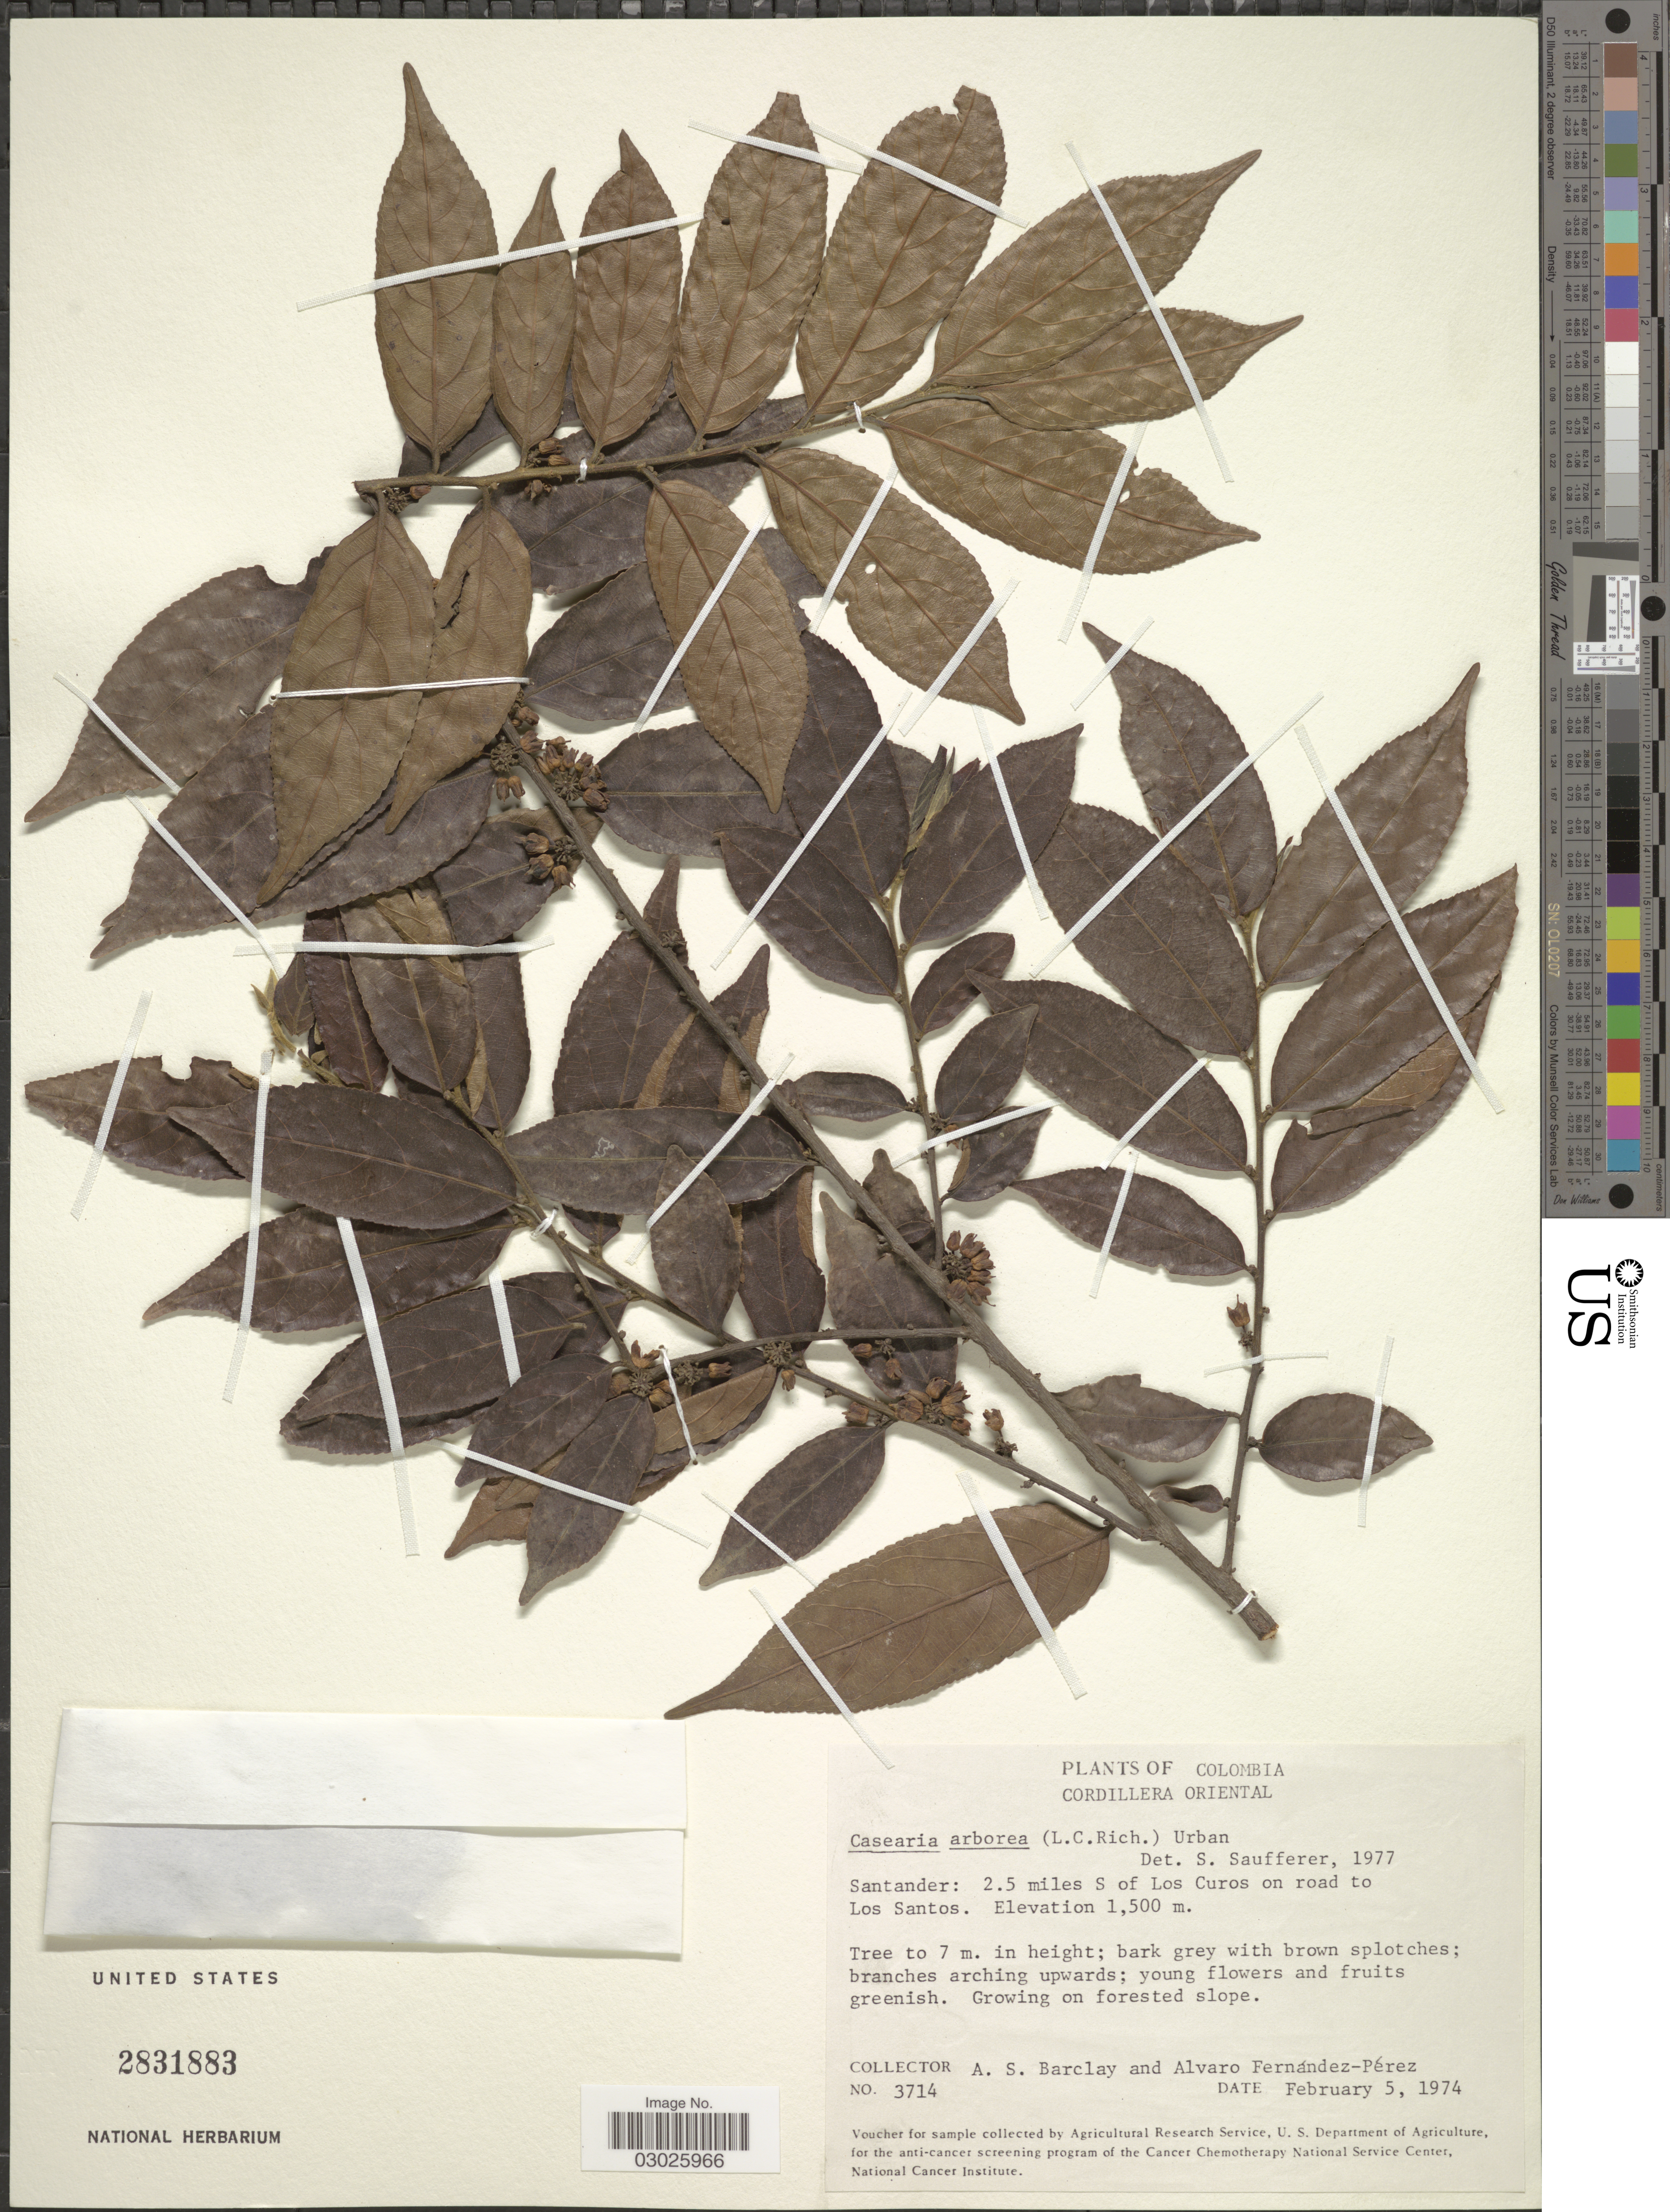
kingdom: Plantae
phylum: Tracheophyta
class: Magnoliopsida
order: Malpighiales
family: Salicaceae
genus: Casearia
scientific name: Casearia arborea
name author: (Rich.) Urb.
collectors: A. S. Barclay & A. Fernández-Pérez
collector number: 3714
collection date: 1974-02-05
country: Colombia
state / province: Santander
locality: Cordillera Oriental. 2.5 miles S of Los Curos on road to Los Santos.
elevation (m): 1500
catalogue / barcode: US 2831883